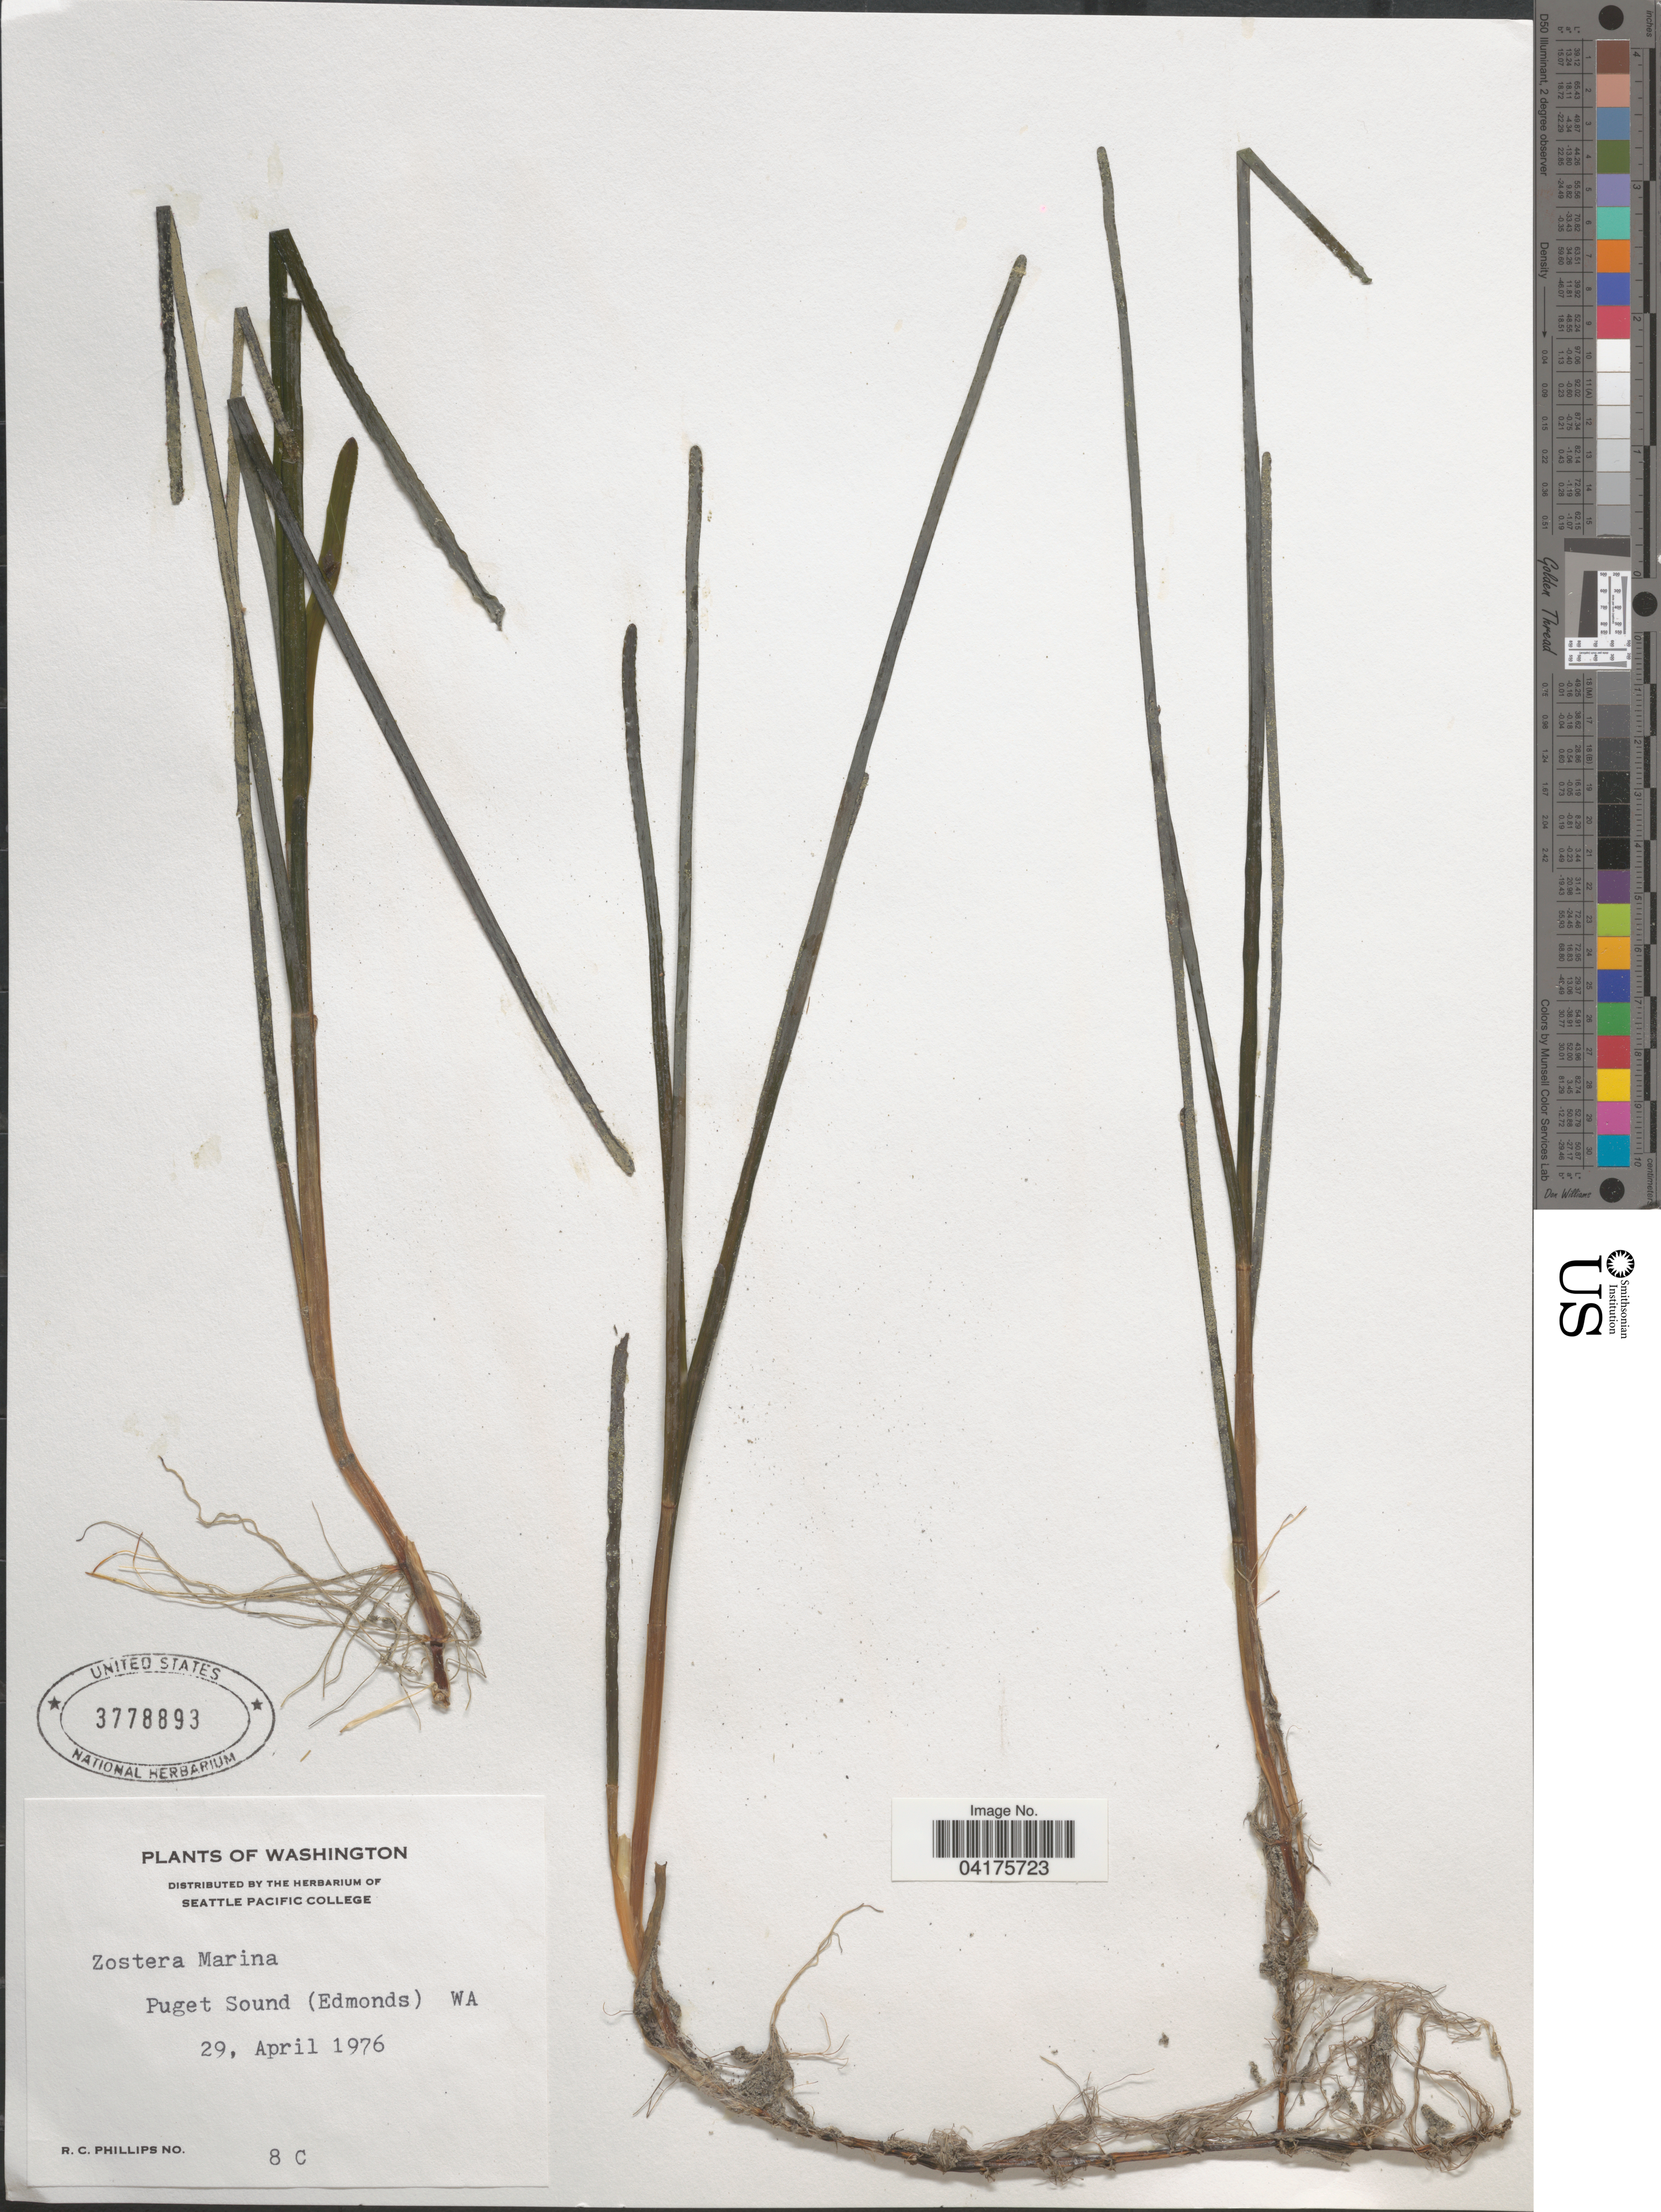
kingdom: Plantae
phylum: Tracheophyta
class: Liliopsida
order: Alismatales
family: Zosteraceae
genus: Zostera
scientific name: Zostera marina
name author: L.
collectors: R. C. Phillips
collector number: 8C?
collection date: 1976-04-29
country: United States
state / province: Washington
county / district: King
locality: Puget Sound (Edmonds).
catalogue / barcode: US 3778893